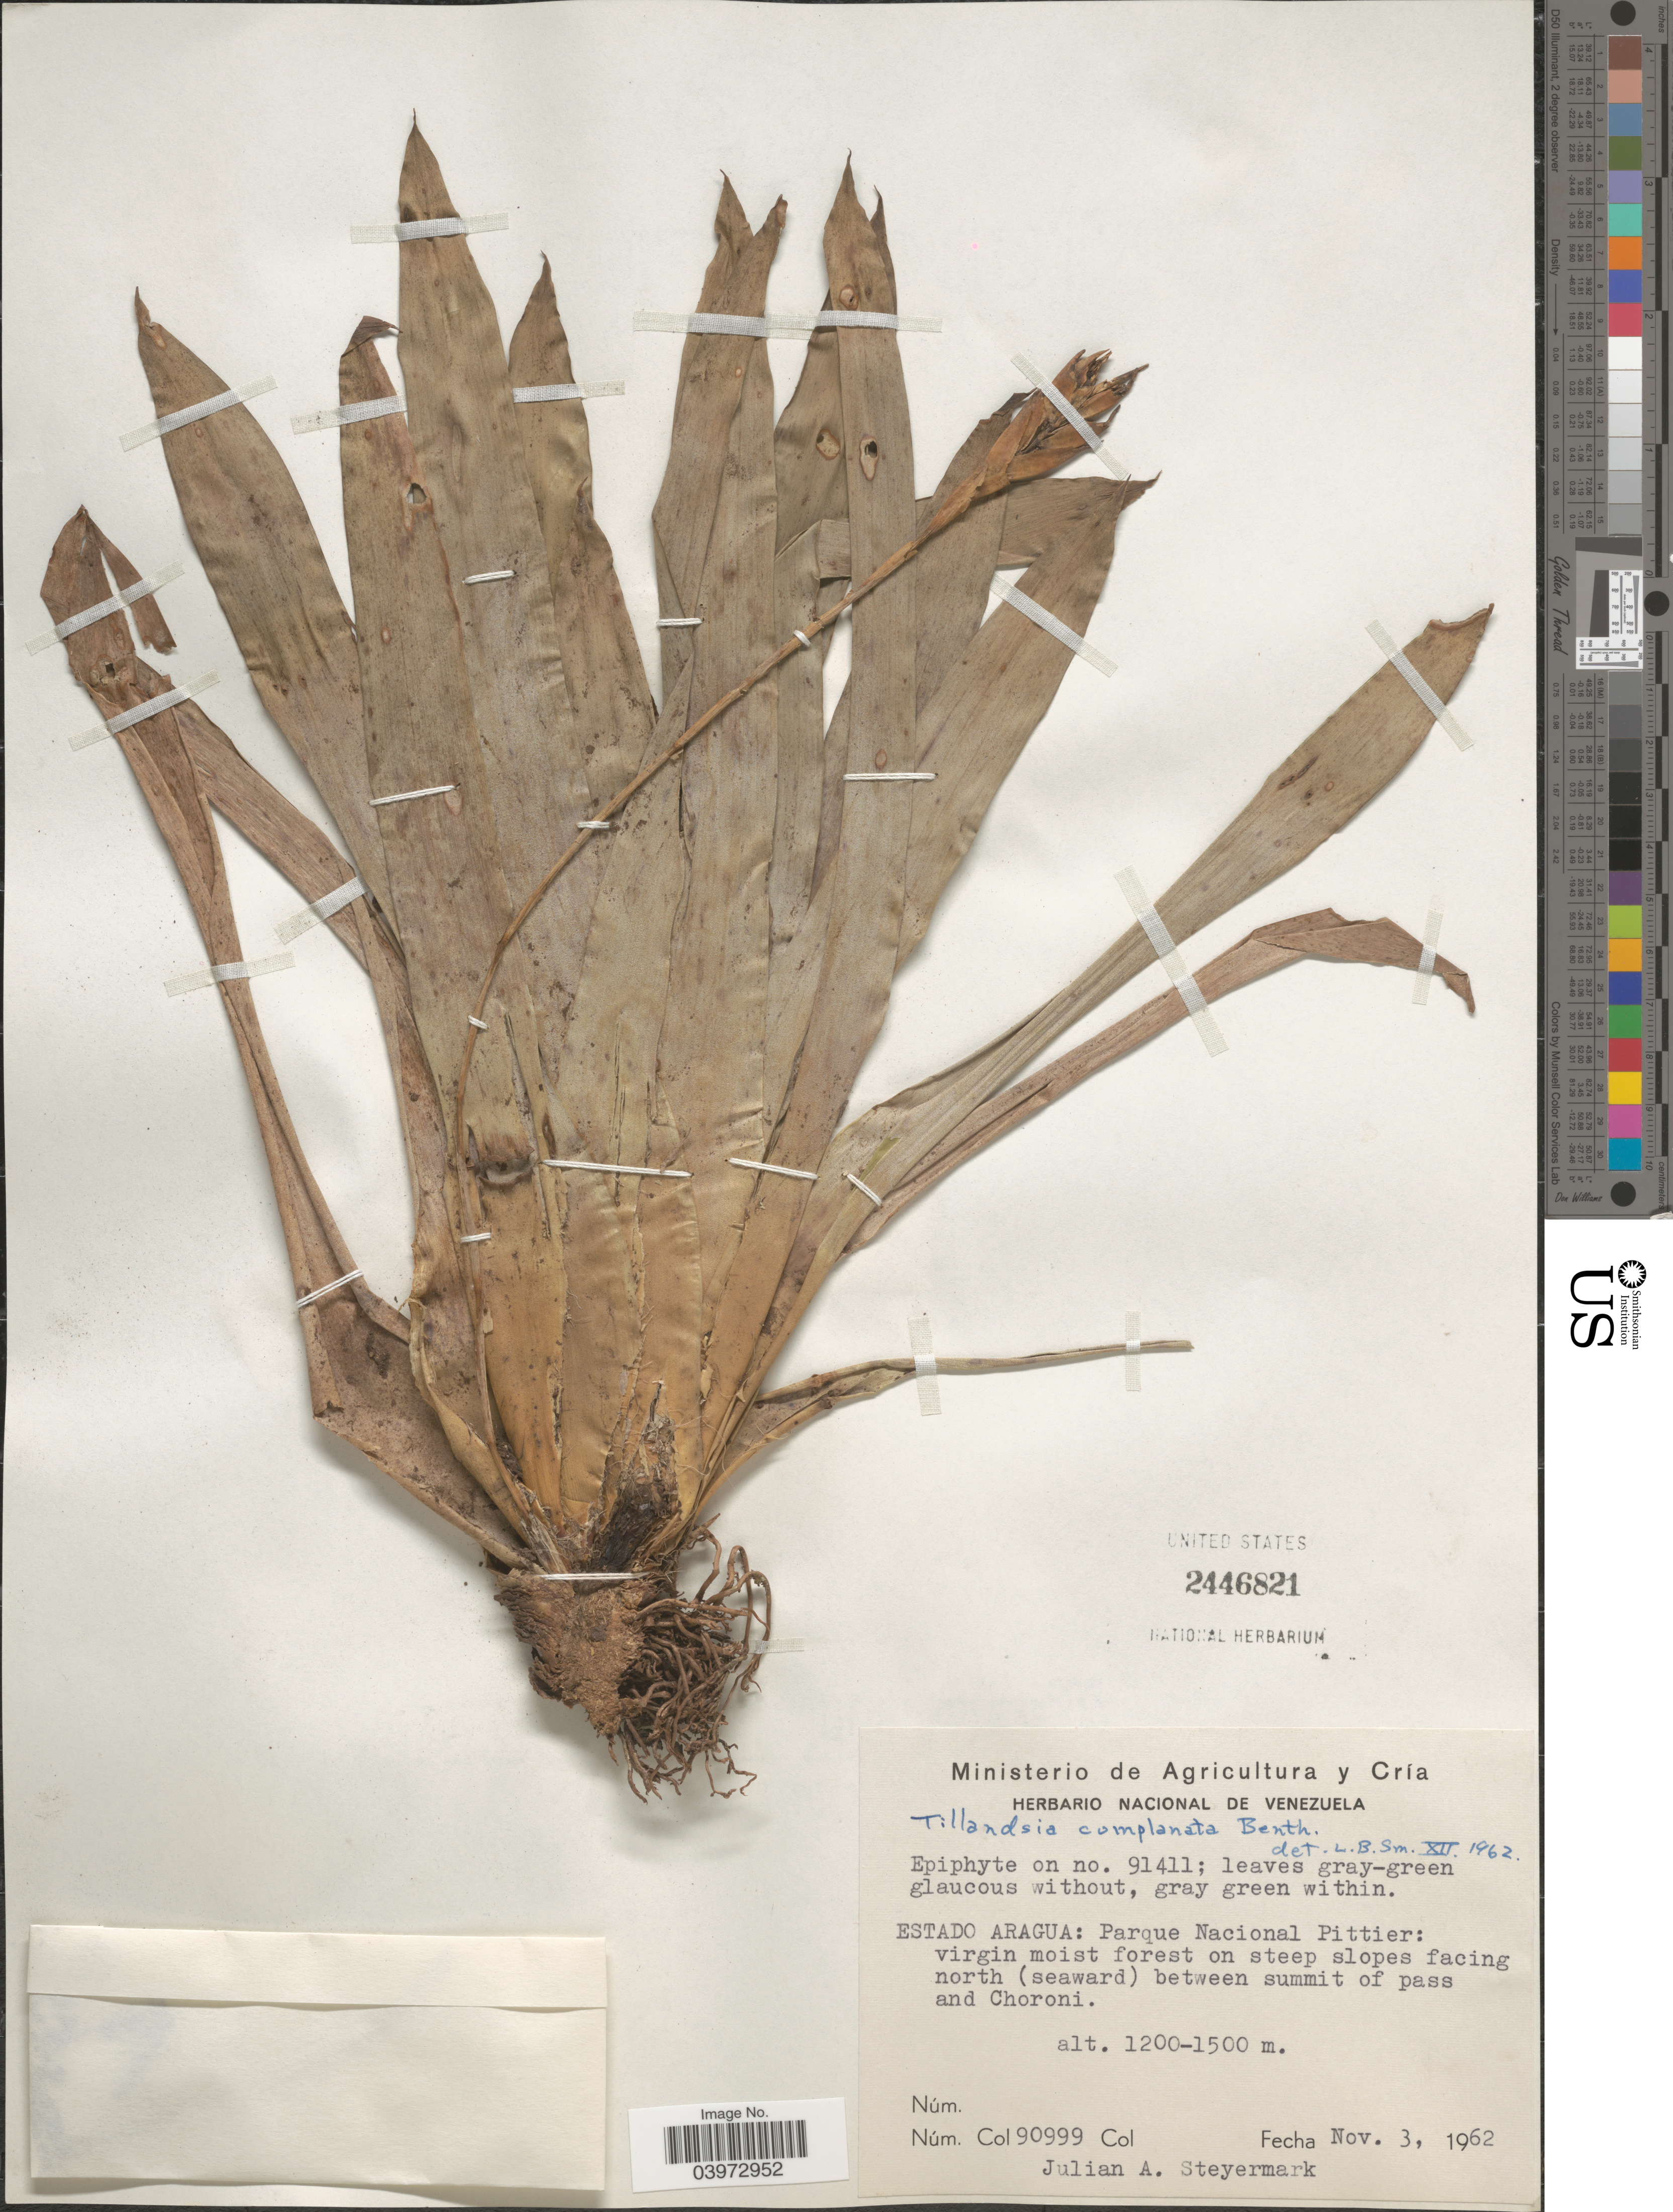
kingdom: Plantae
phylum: Tracheophyta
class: Liliopsida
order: Poales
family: Bromeliaceae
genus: Tillandsia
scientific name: Tillandsia complanata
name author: Benth.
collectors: J. Steyermark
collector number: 90999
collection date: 1962-11-03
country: Venezuela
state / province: Aragua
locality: Parque Nacional Pittier: virgin moist forest on steep slopes facing north (seaward) between summit of pass and Choroni.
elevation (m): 1200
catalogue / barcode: US 2446821